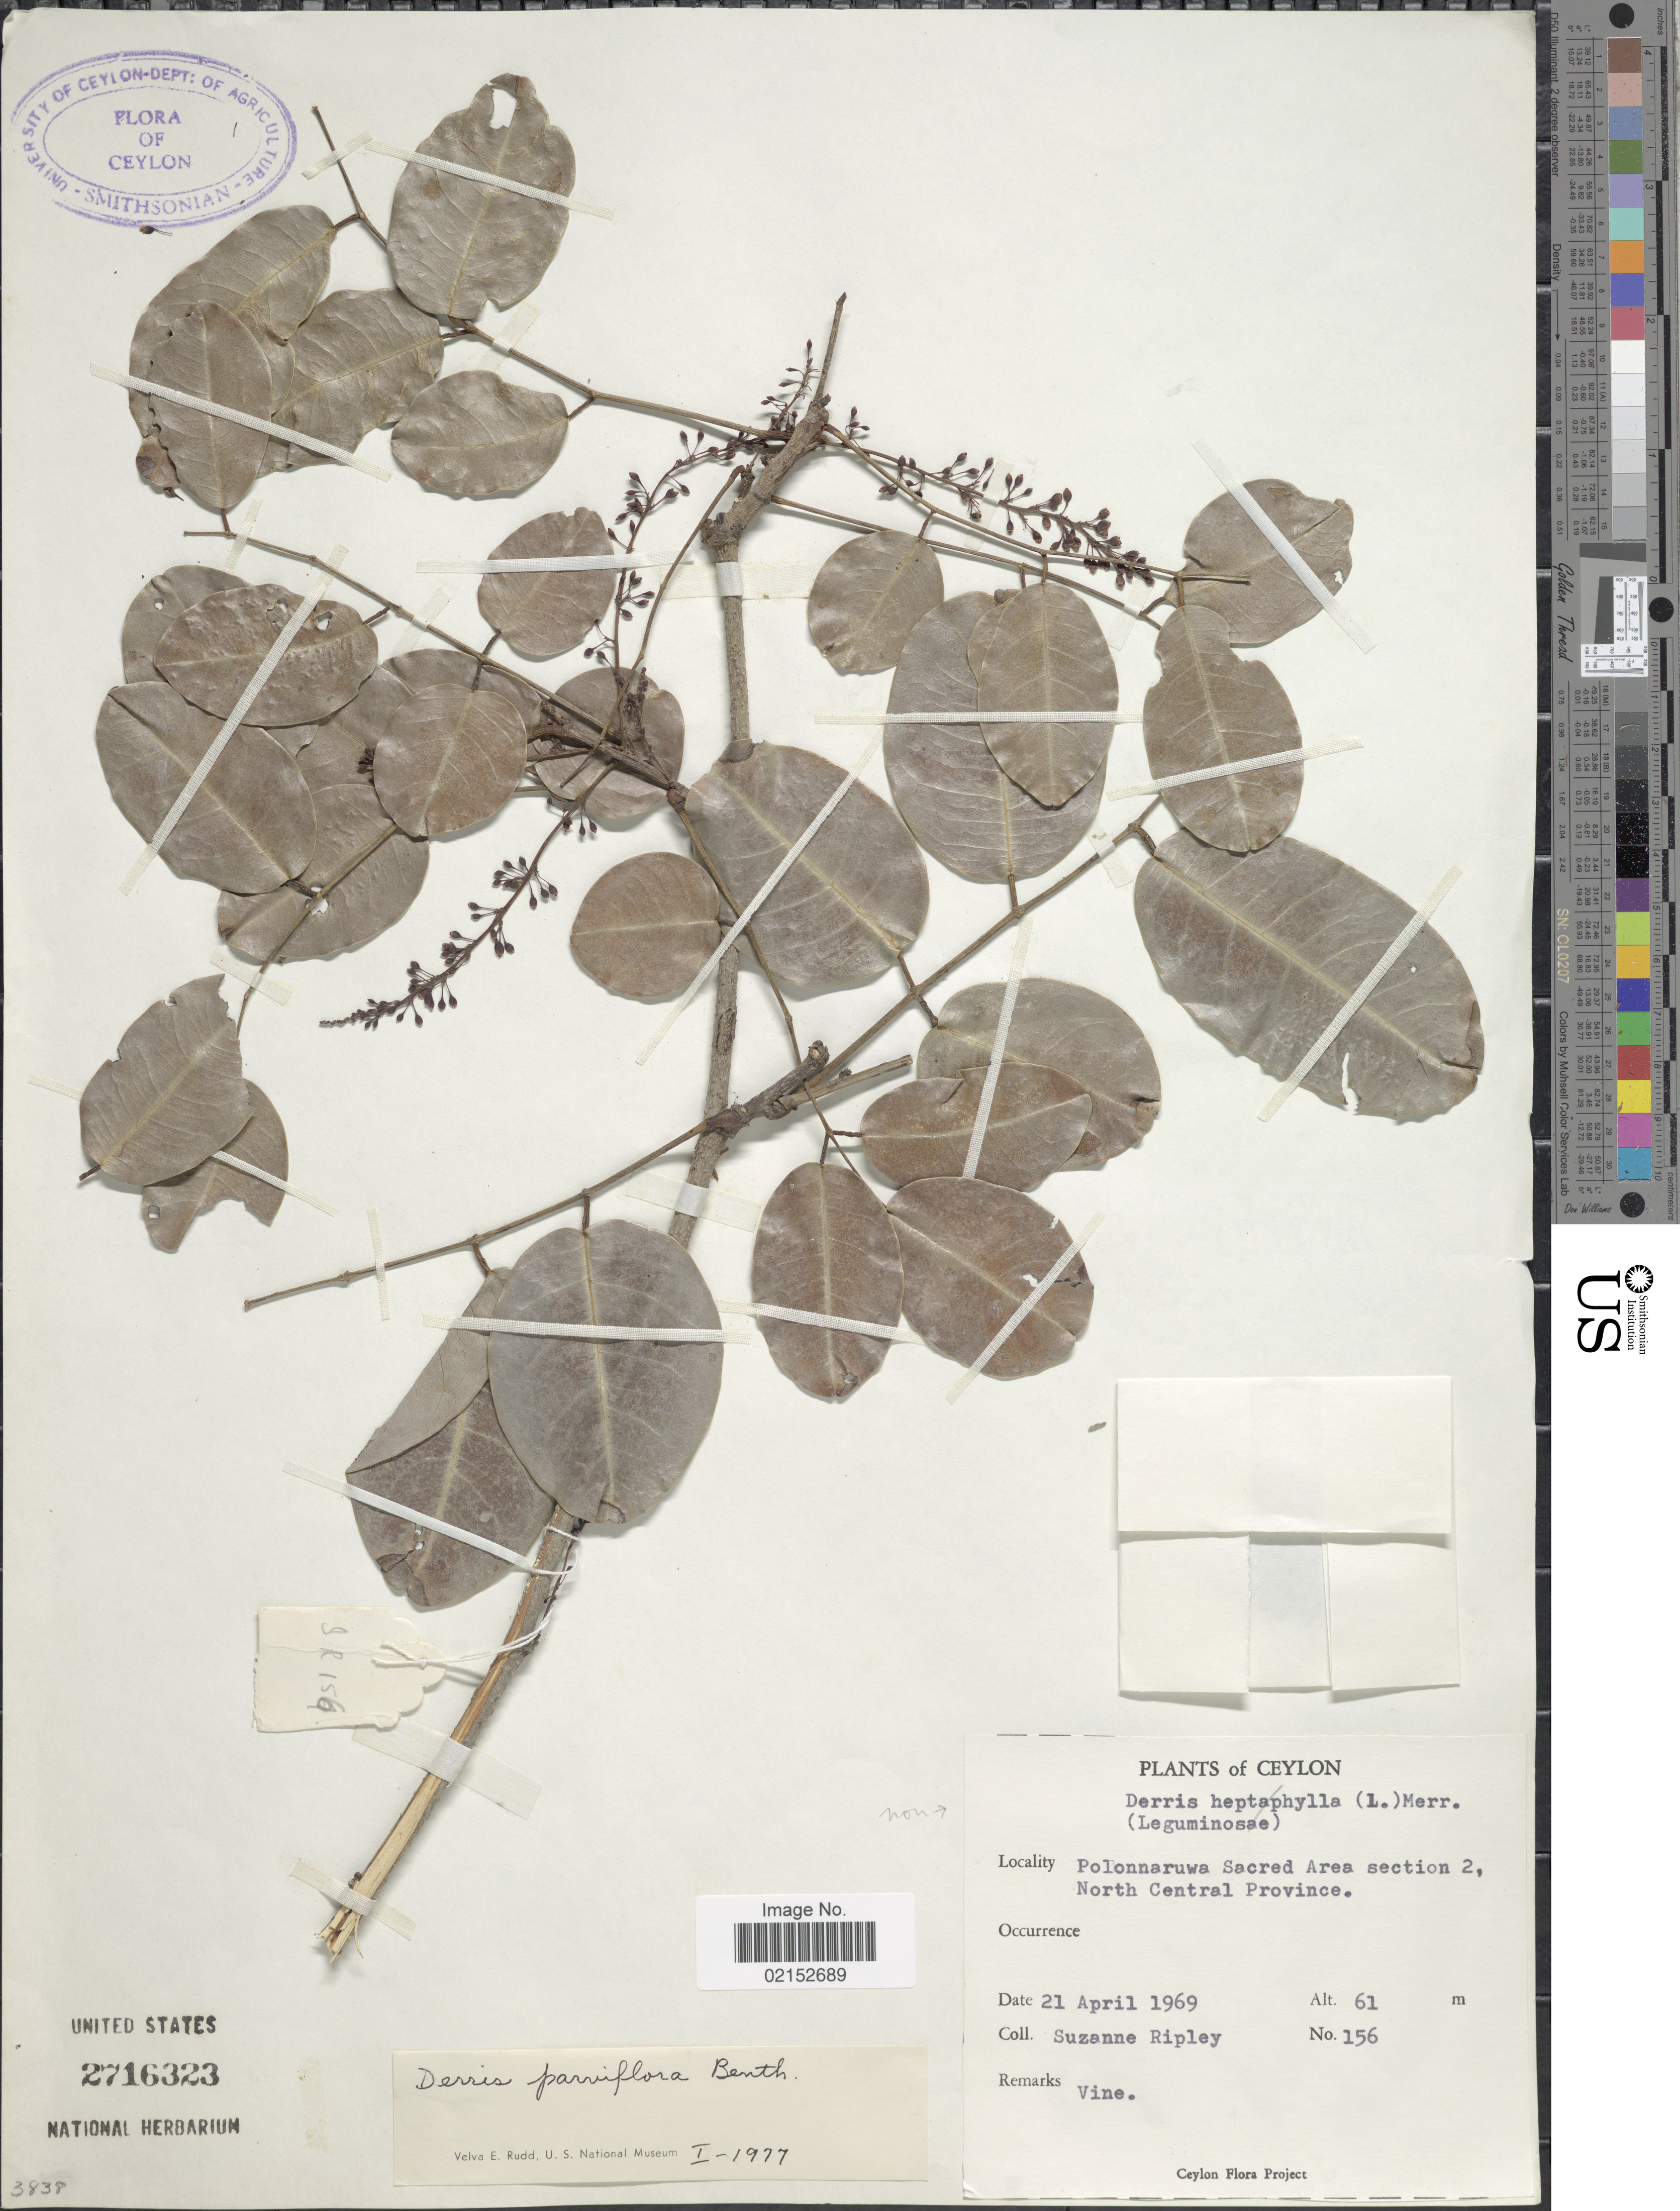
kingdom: Plantae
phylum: Tracheophyta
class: Magnoliopsida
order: Fabales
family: Fabaceae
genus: Derris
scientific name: Derris parviflora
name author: Benth.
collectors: S. Ripley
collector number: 156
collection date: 1969-04-21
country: Sri Lanka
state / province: North Central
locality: Ceylon, Polonnaruwa Sacred Area Section 2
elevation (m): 61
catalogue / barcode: US 2716323